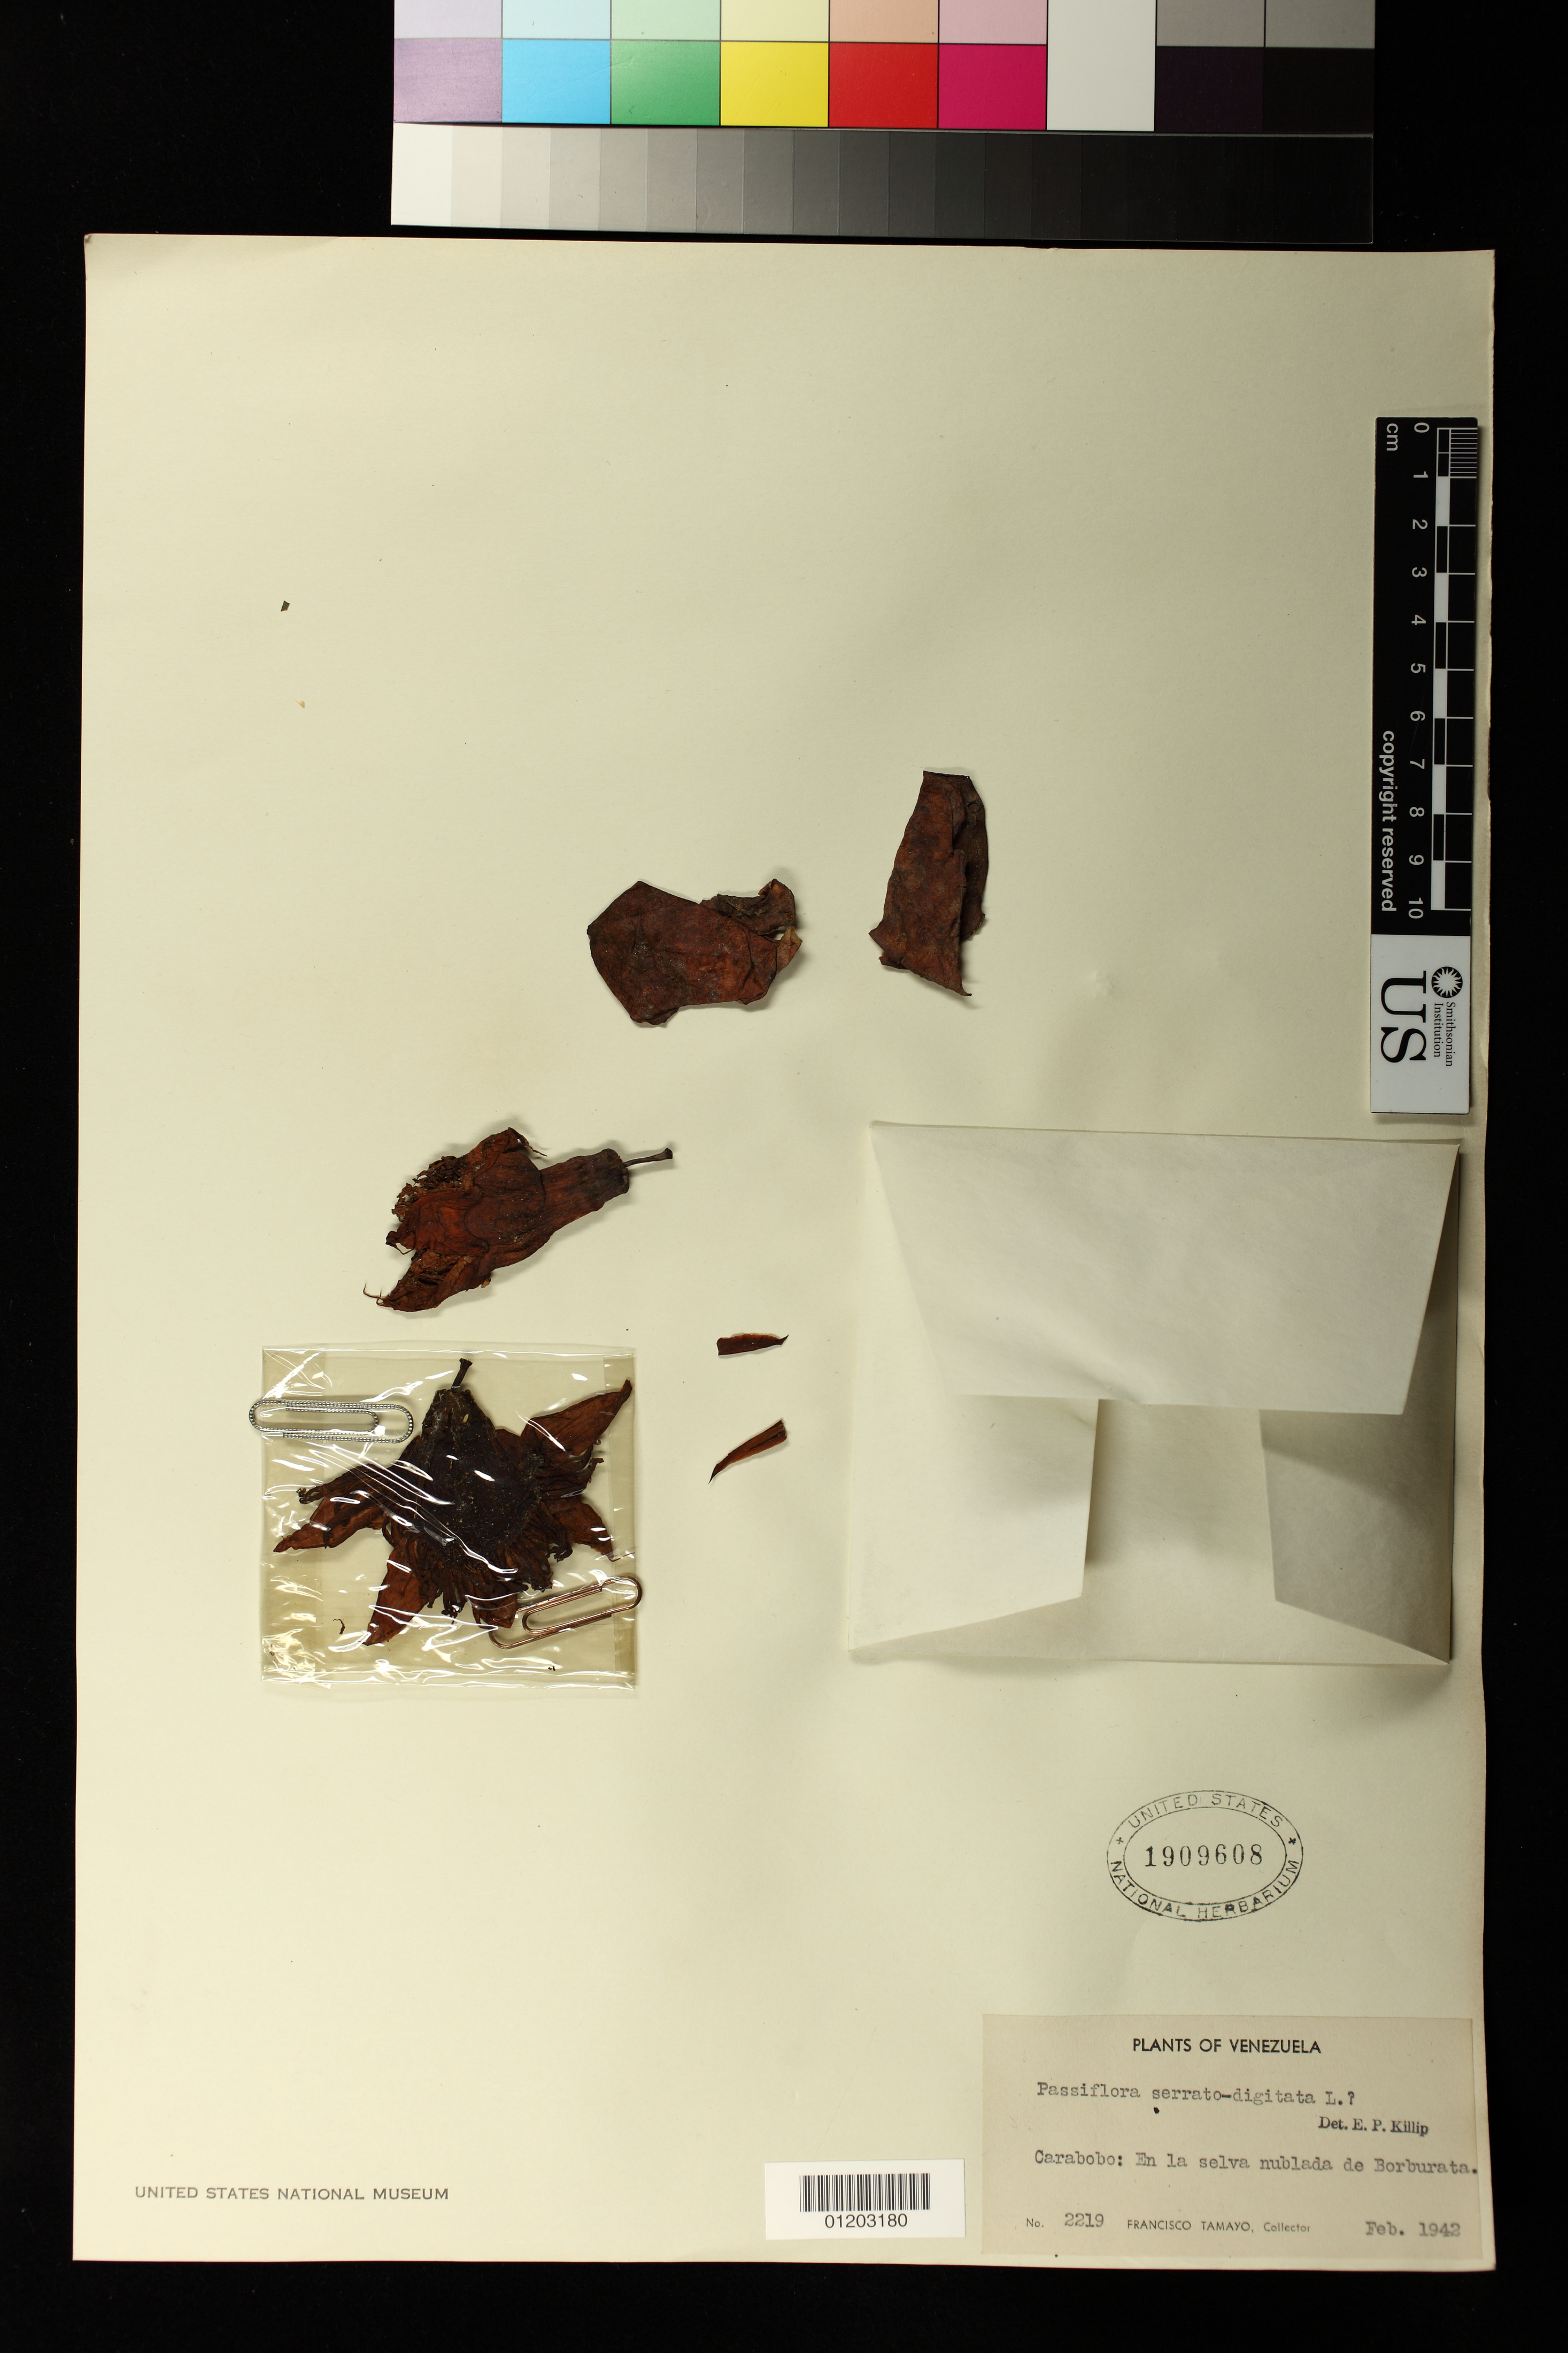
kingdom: Plantae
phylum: Tracheophyta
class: Magnoliopsida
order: Malpighiales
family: Passifloraceae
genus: Passiflora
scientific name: Passiflora serratodigitata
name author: L.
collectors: F. Tamayo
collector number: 2219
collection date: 1942-02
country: Venezuela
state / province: Carabobo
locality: En la selva nublada de Borburata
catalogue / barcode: US 1909608